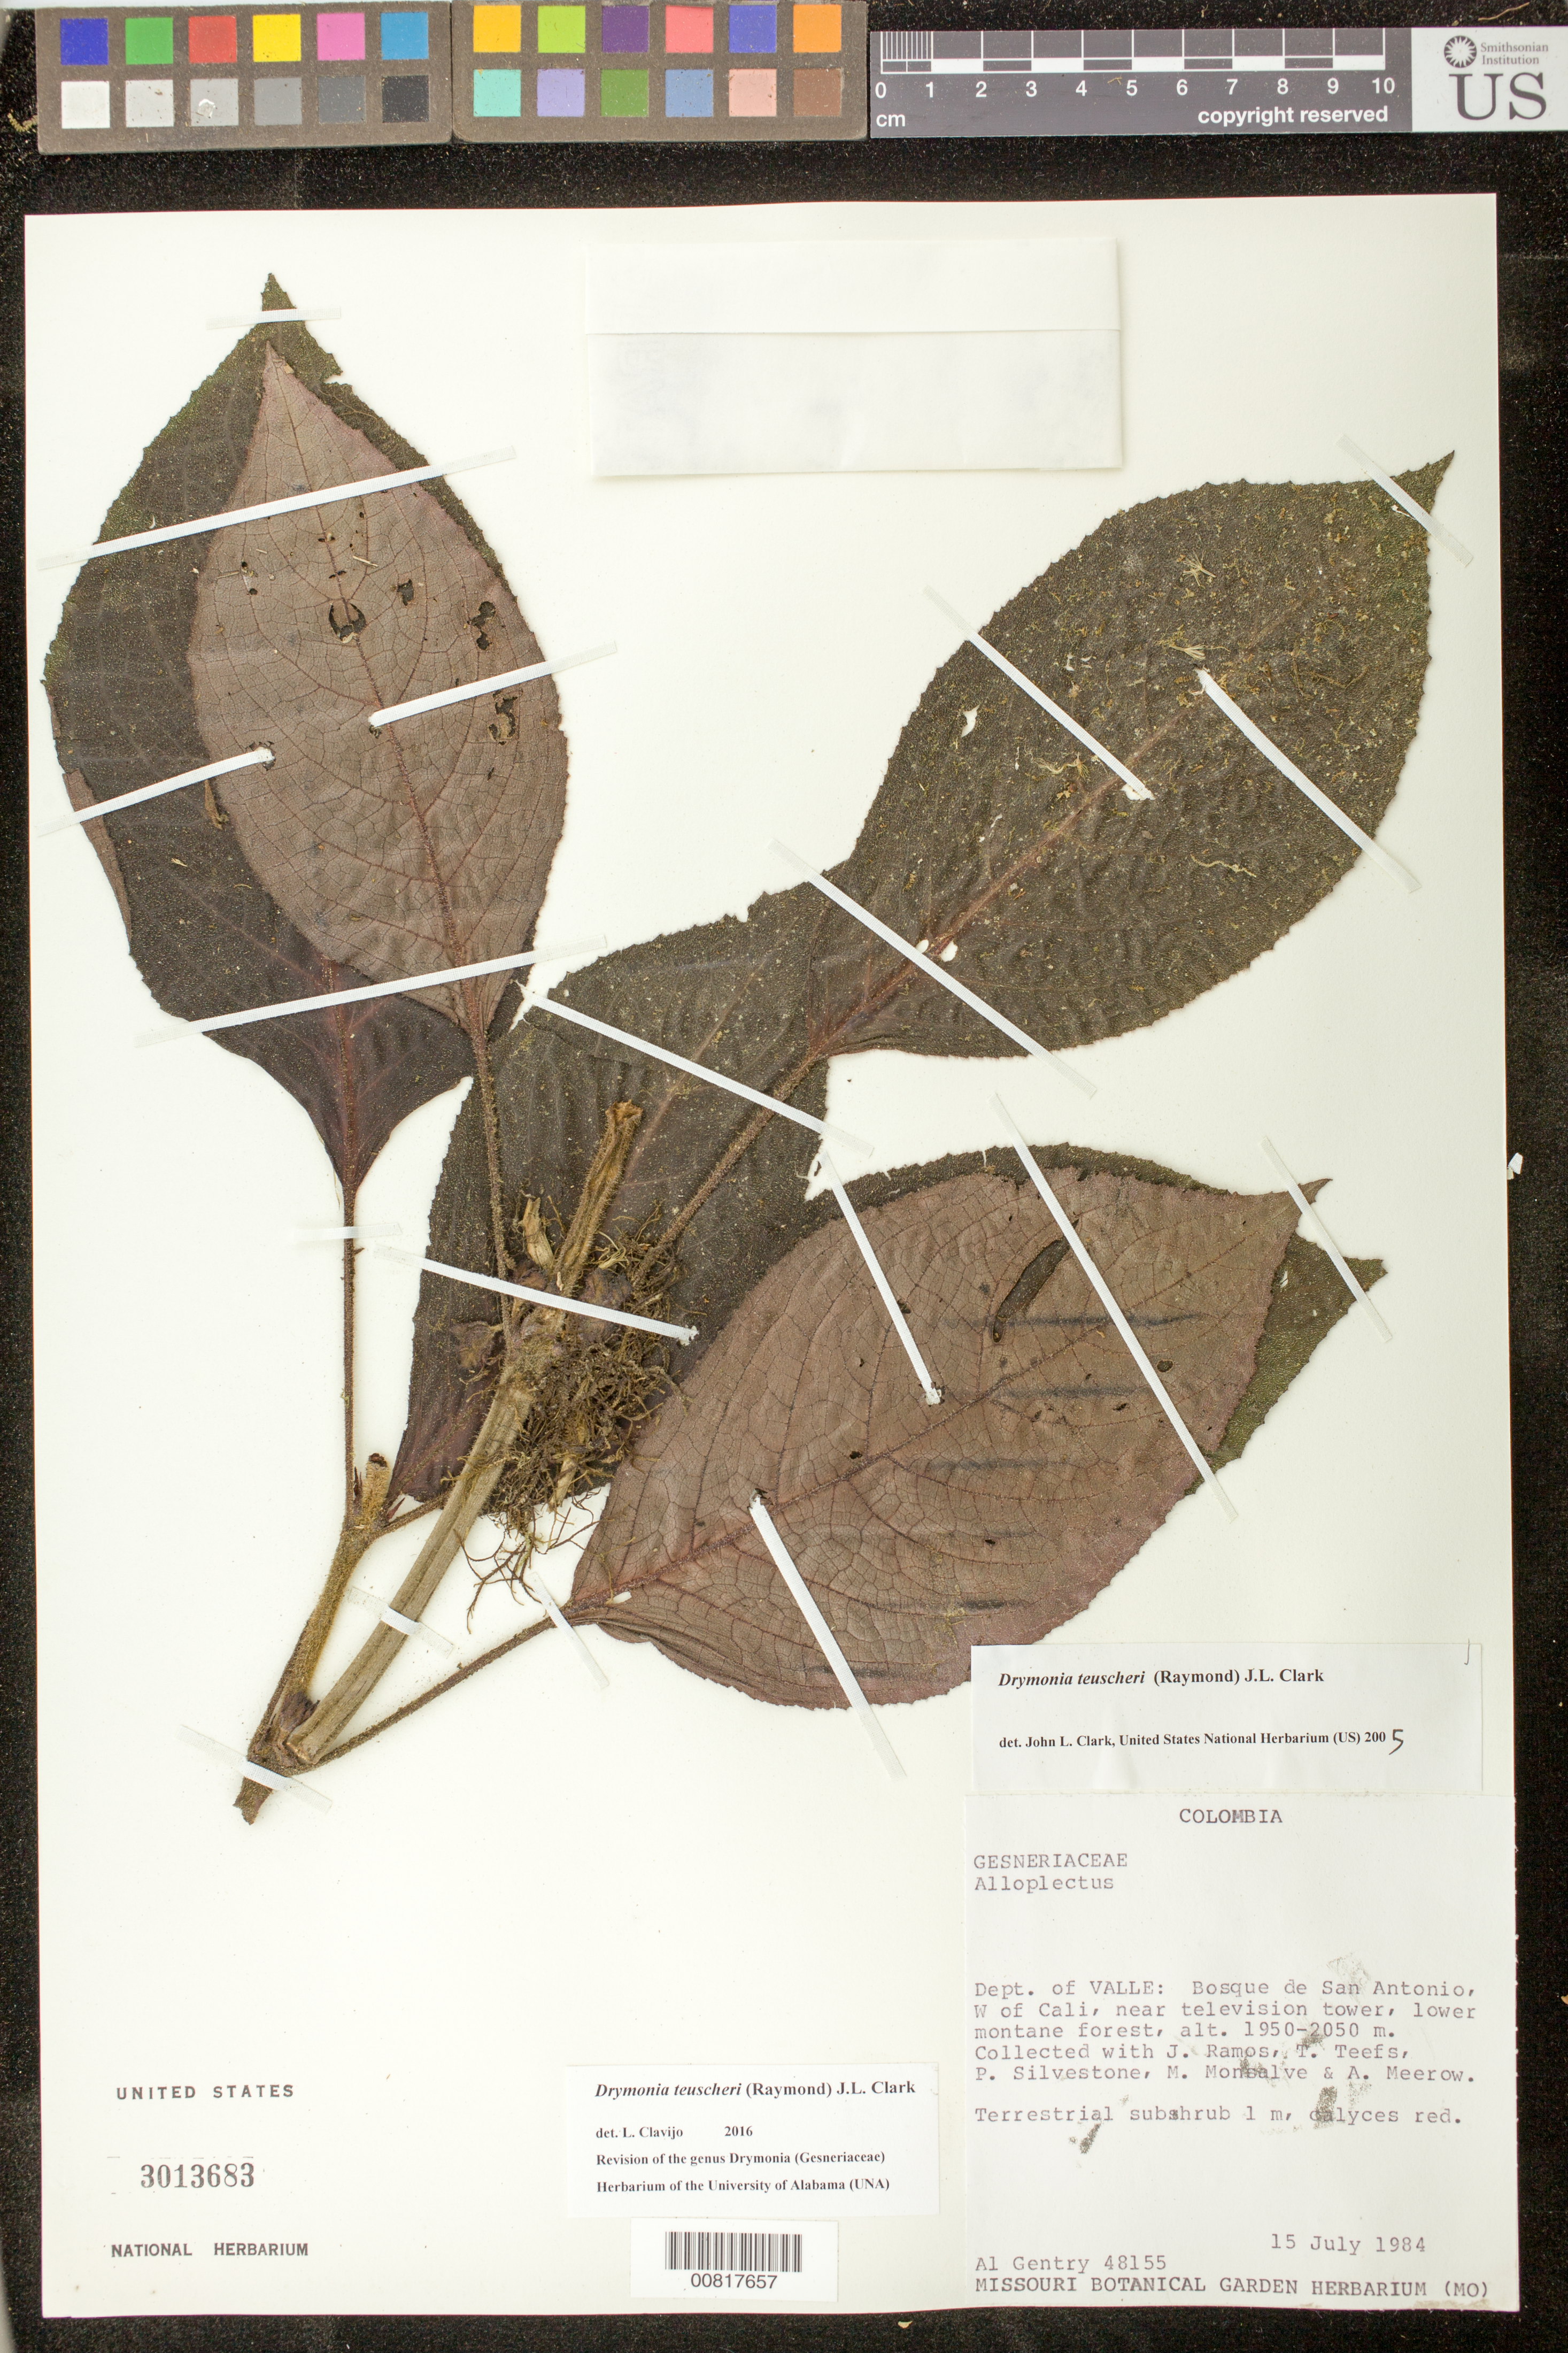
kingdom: Plantae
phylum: Tracheophyta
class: Magnoliopsida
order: Lamiales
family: Gesneriaceae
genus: Drymonia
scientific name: Drymonia teuscheri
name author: (Raymond) J.L. Clark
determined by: Clark, J. L., (SEL), The Marie Selby Botanical Garden (UNITED STATES)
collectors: A. H. Gentry & et al.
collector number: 48155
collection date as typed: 15 Jul 1984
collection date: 1984-07-15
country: Colombia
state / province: Valle del Cauca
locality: Bosque de San Antonio, W of Cali, near television tower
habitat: Lower montane forest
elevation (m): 1950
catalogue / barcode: US 3013683